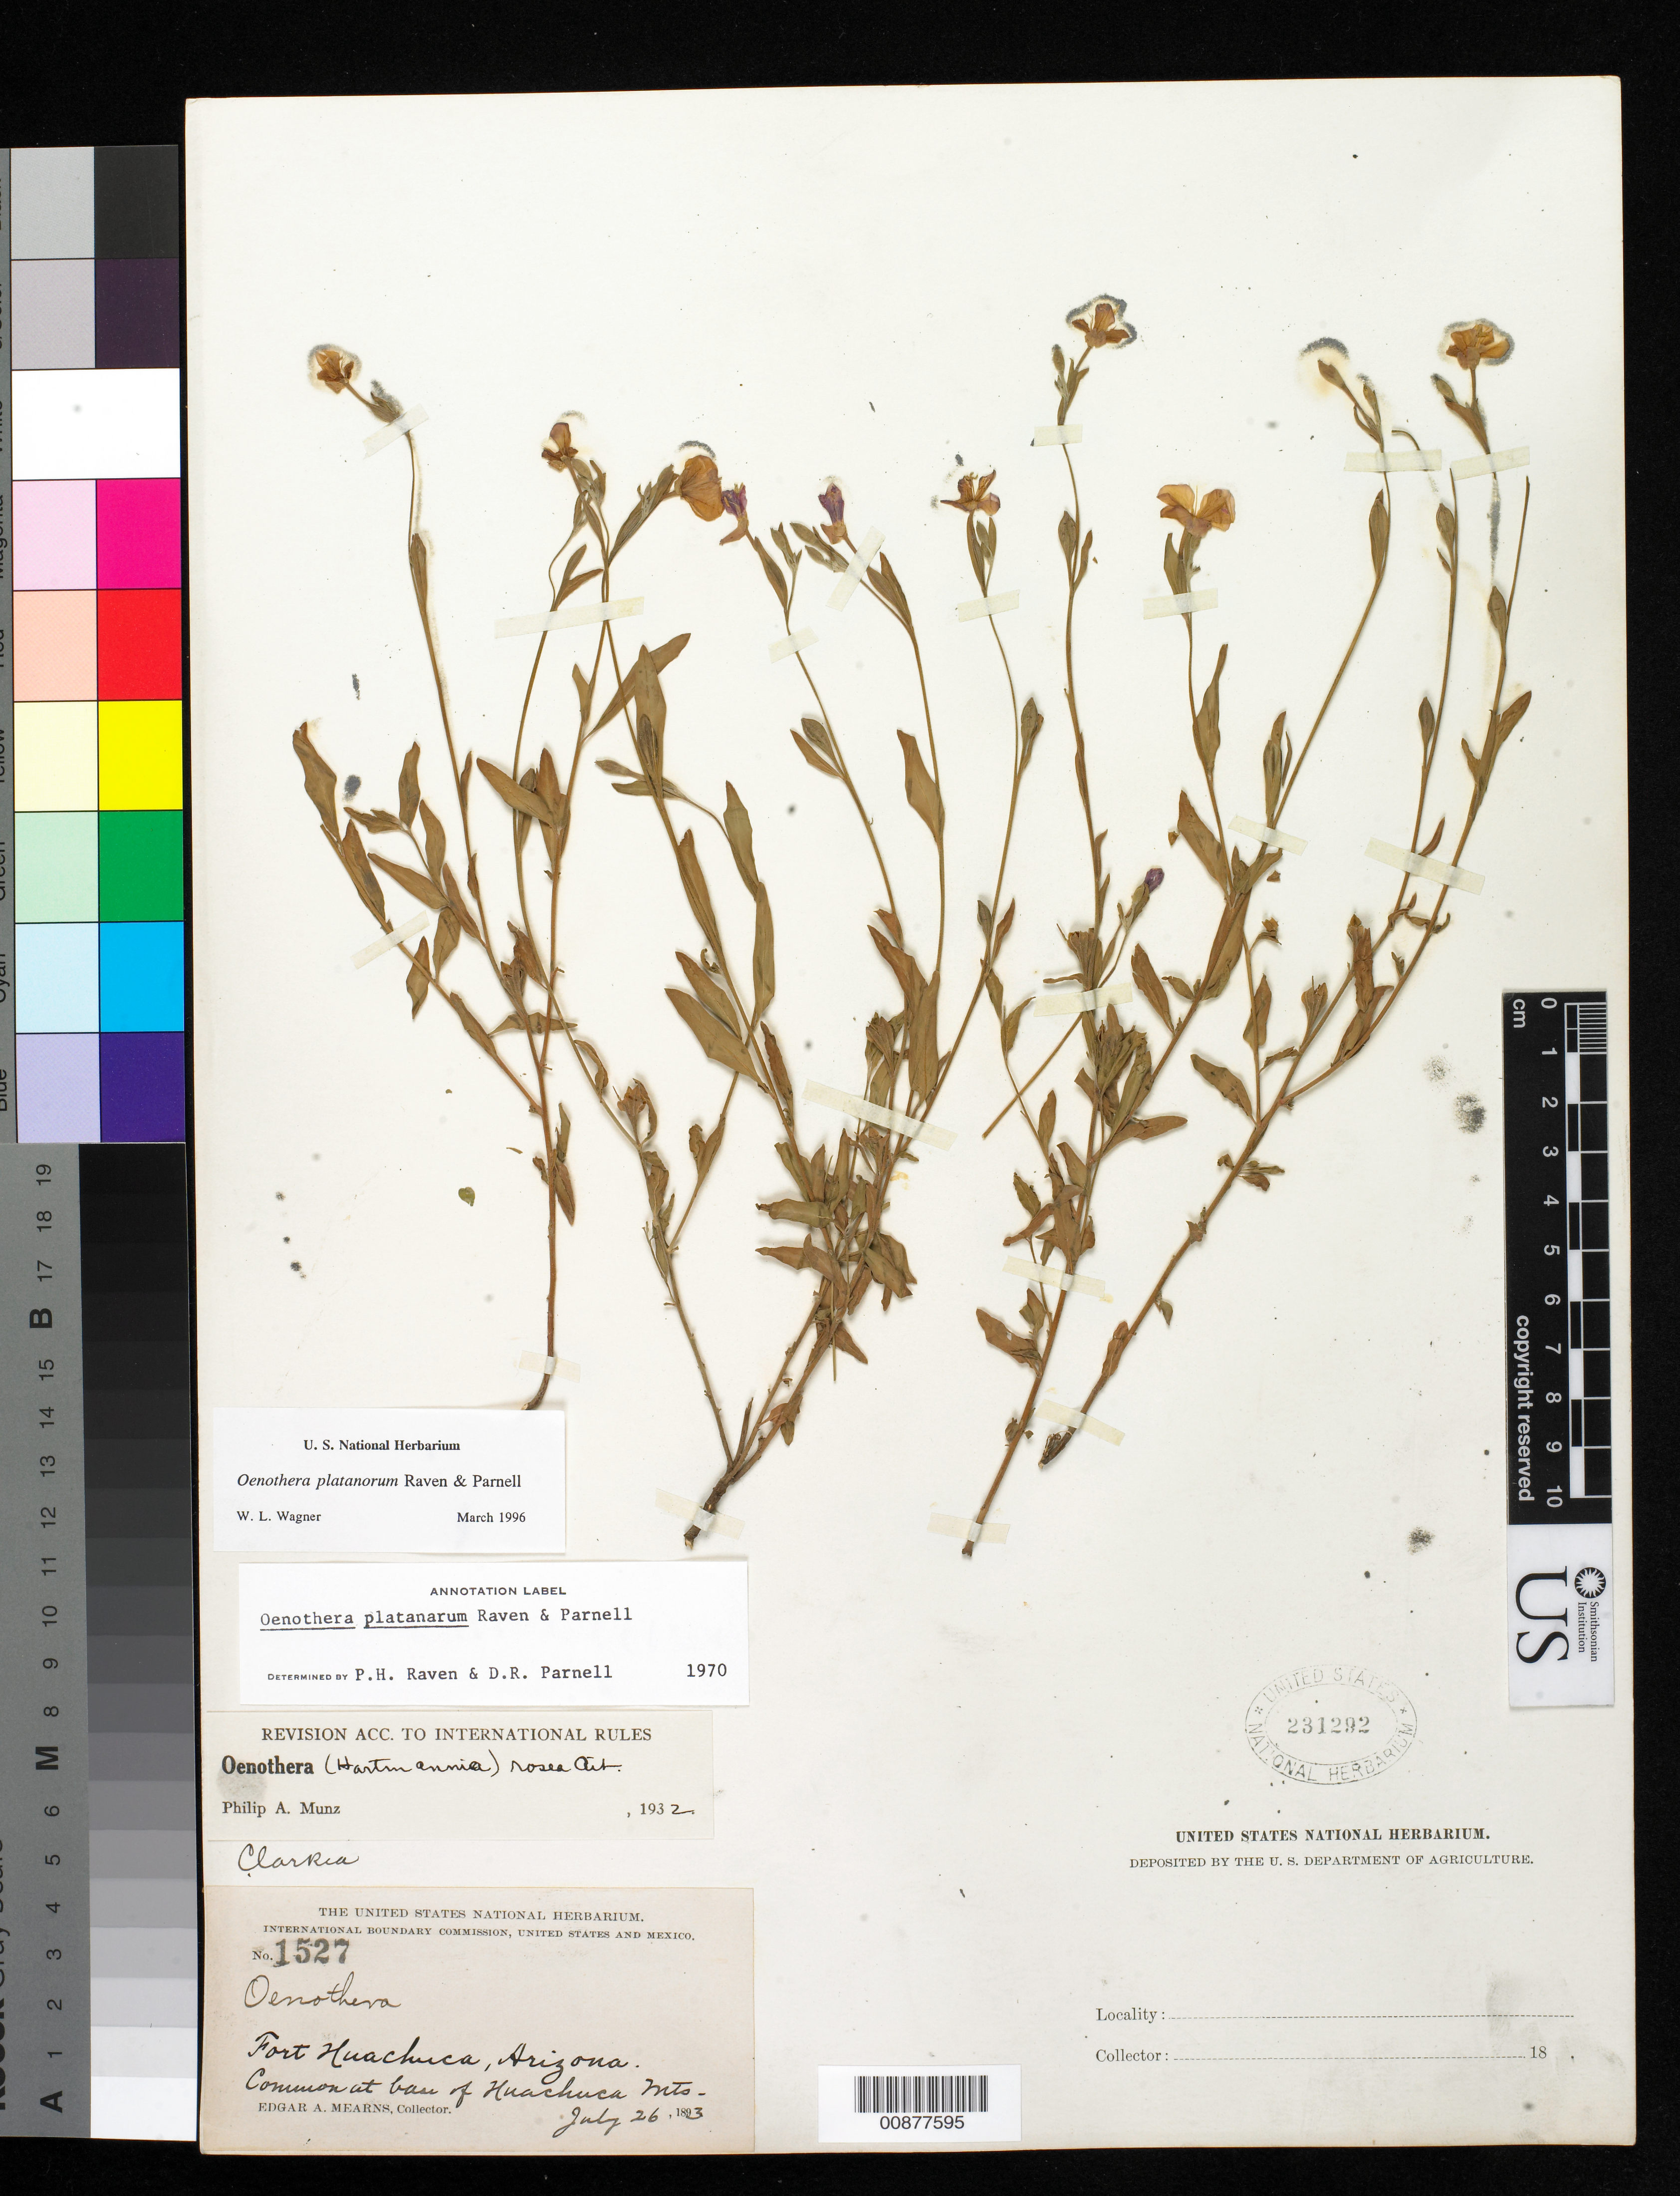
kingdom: Plantae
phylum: Tracheophyta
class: Magnoliopsida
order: Myrtales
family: Onagraceae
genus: Oenothera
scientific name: Oenothera platanorum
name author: P.H. Raven & D.R. Parn.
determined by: Wagner, W. L., (BOT), Smithsonian Institution - National Museum of Natural History (UNITED STATES)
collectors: E. A. Mearns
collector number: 1527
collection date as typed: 26 Jul 1893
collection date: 1893-07-26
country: United States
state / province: Arizona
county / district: Cochise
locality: Fort Huachuca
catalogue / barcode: US 231292